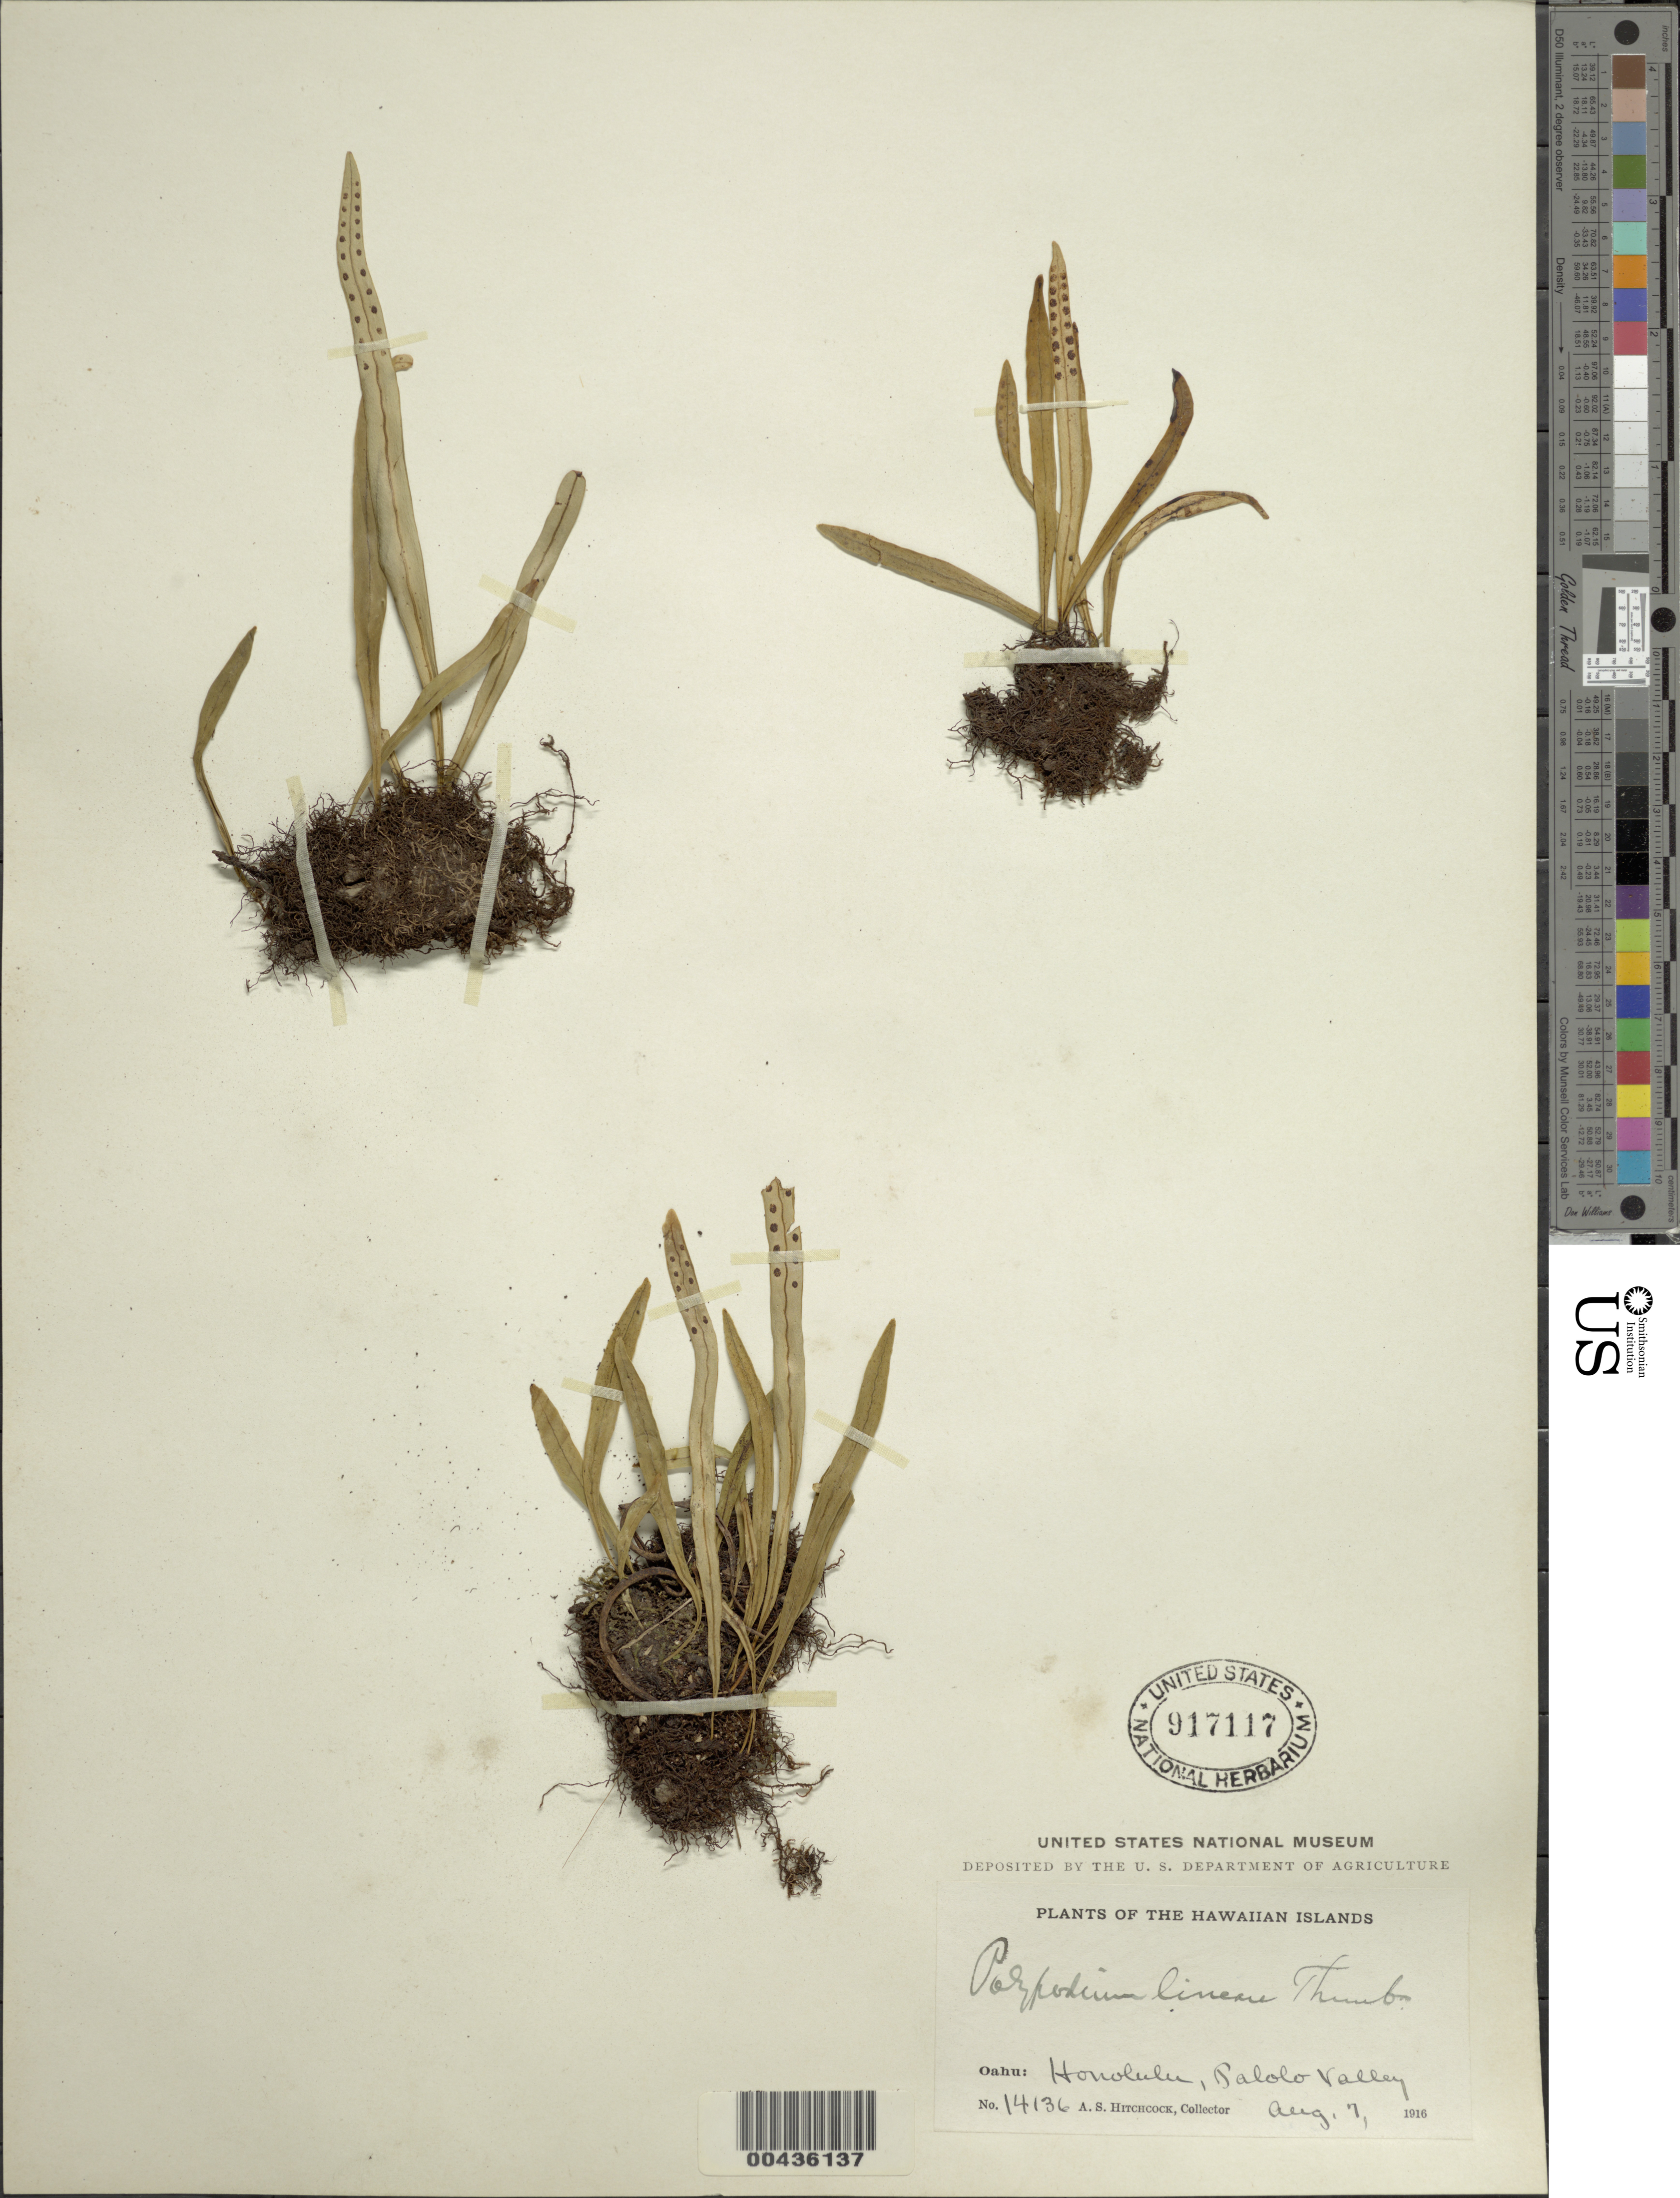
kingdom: Plantae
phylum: Tracheophyta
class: Polypodiopsida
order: Polypodiales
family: Polypodiaceae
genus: Lepisorus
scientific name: Lepisorus thunbergianus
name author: (Kaulf.) Ching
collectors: A. S. Hitchcock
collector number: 14136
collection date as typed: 7 Aug 1916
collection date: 1916-08-07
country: United States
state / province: Hawaii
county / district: Honolulu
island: Oahu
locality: Honolulu, Palolo Valley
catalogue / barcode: US 917117